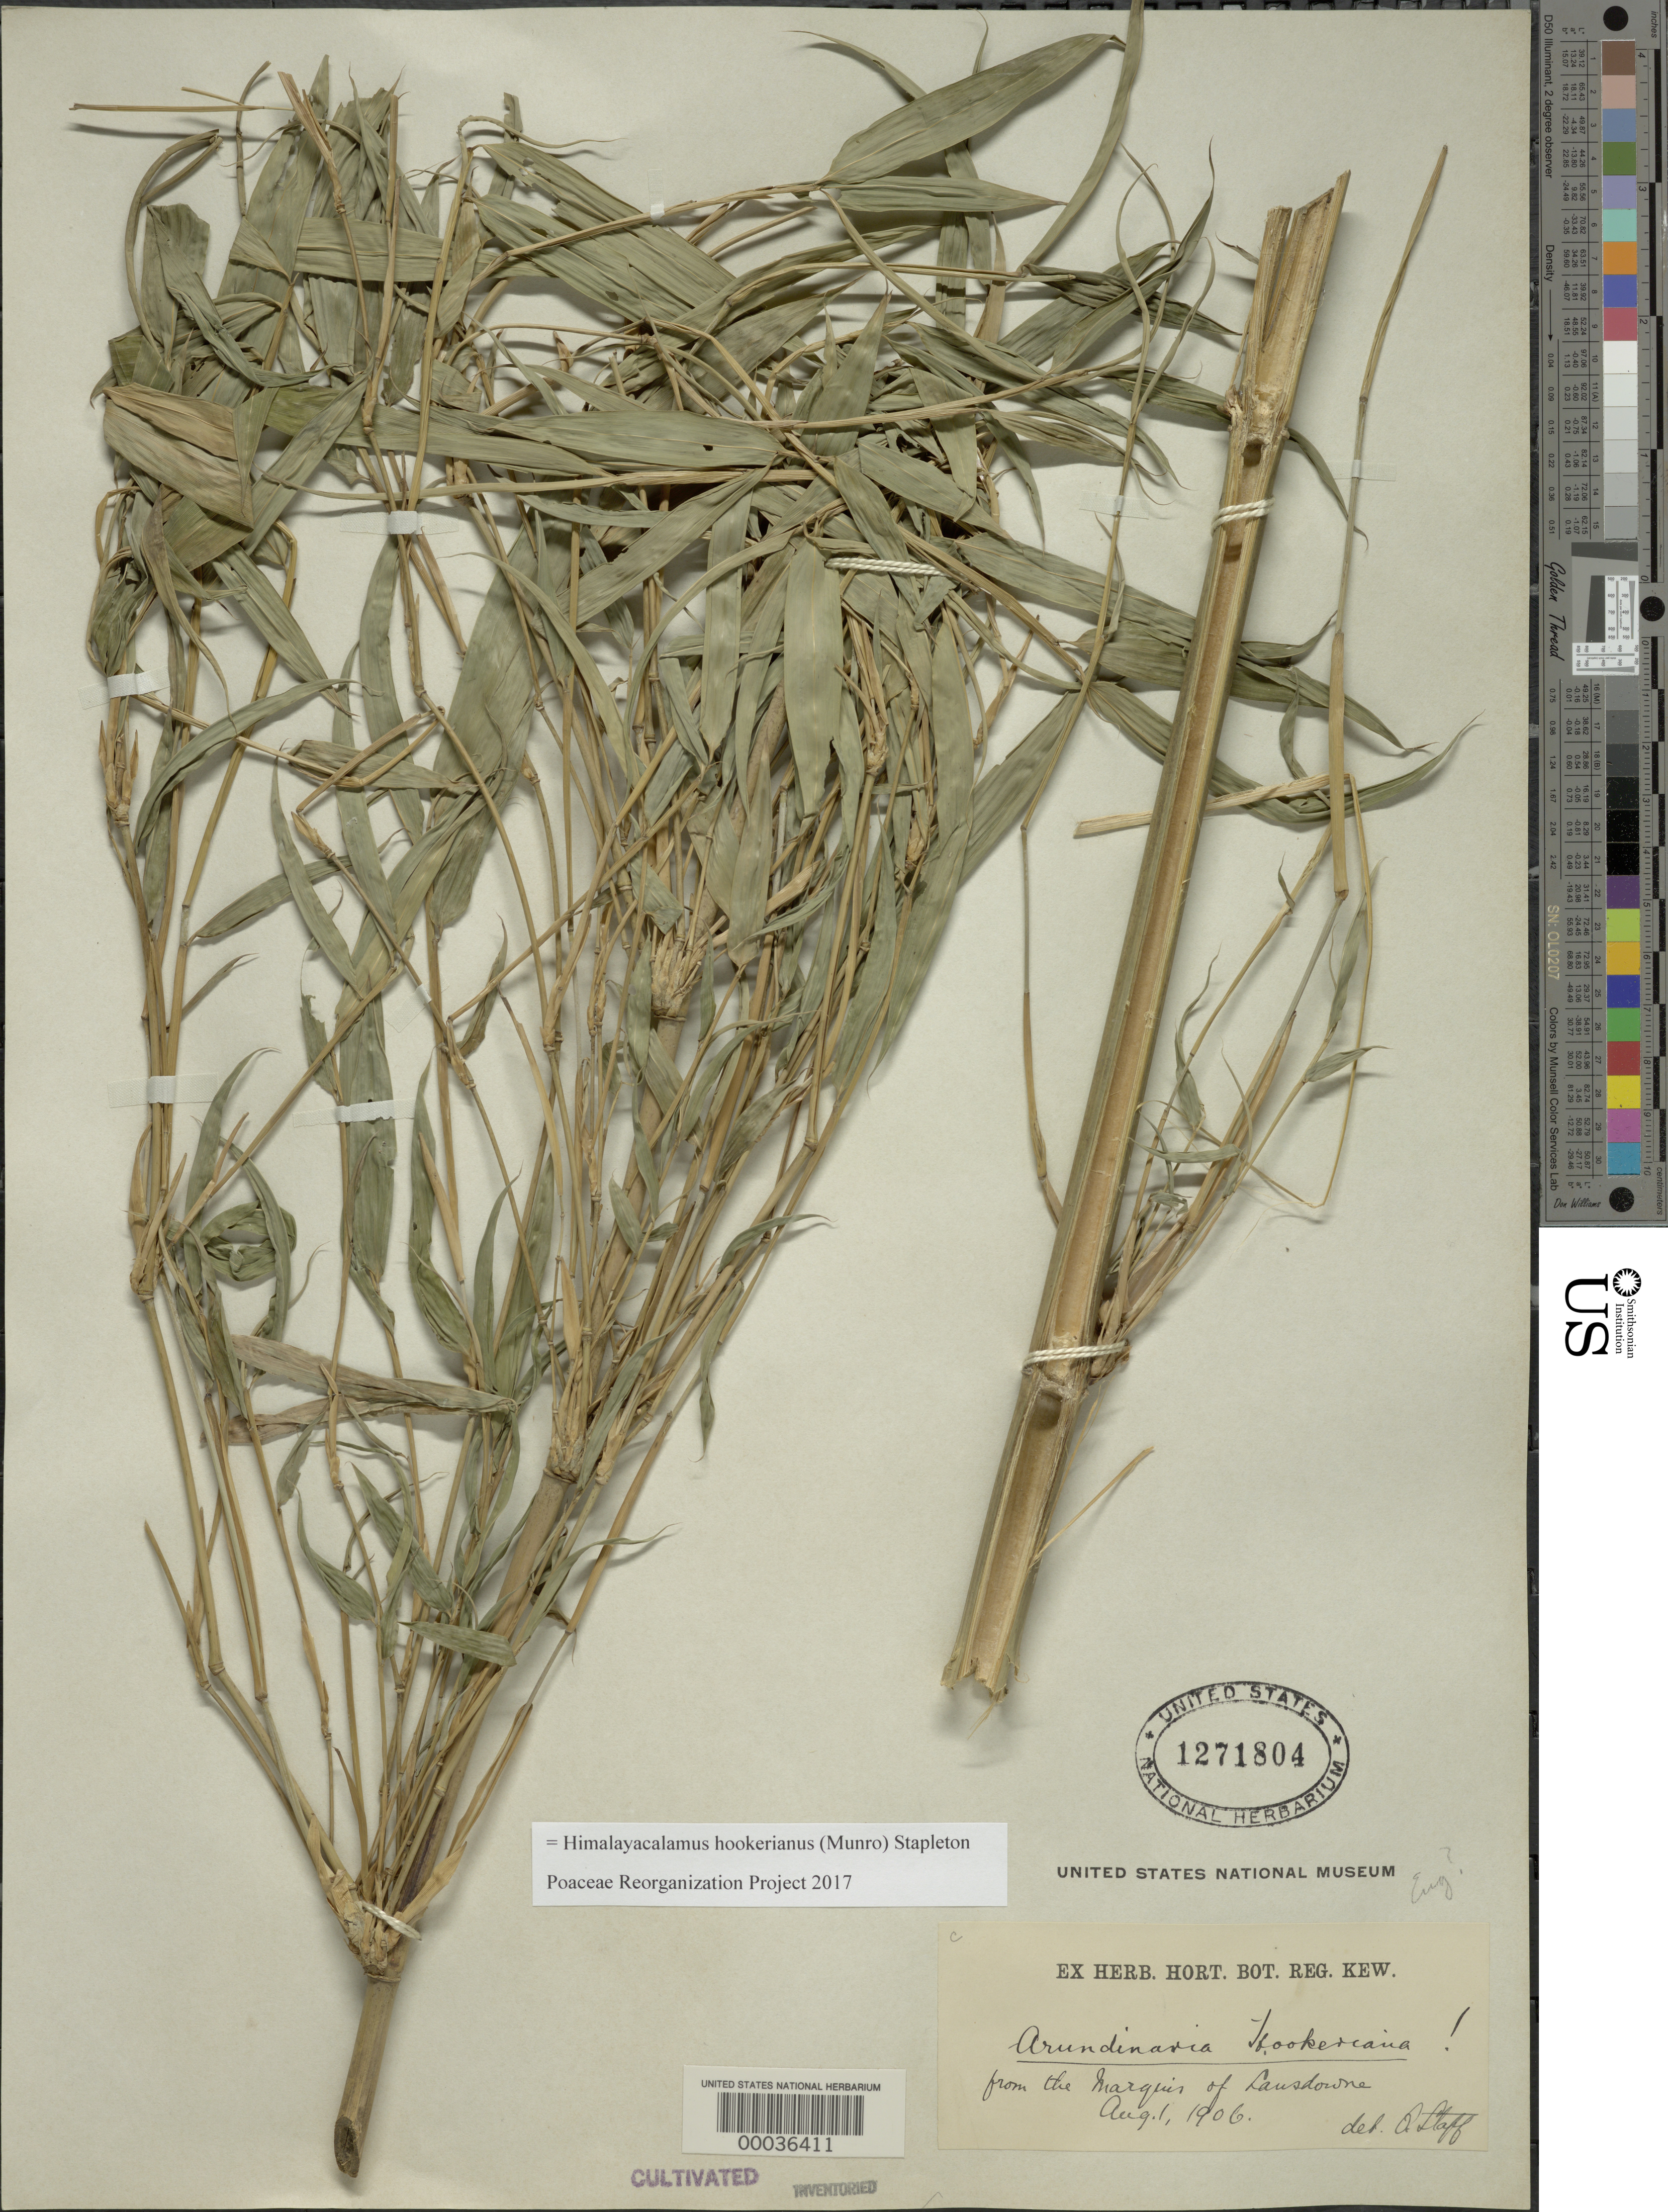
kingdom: Plantae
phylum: Tracheophyta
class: Liliopsida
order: Poales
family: Poaceae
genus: Drepanostachyum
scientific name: Drepanostachyum hookerianum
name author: (Munro) Keng f.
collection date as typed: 01 Aug 1906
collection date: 1906-08-01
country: India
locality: Gardens of the marquis of lansdowne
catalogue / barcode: US 1271804